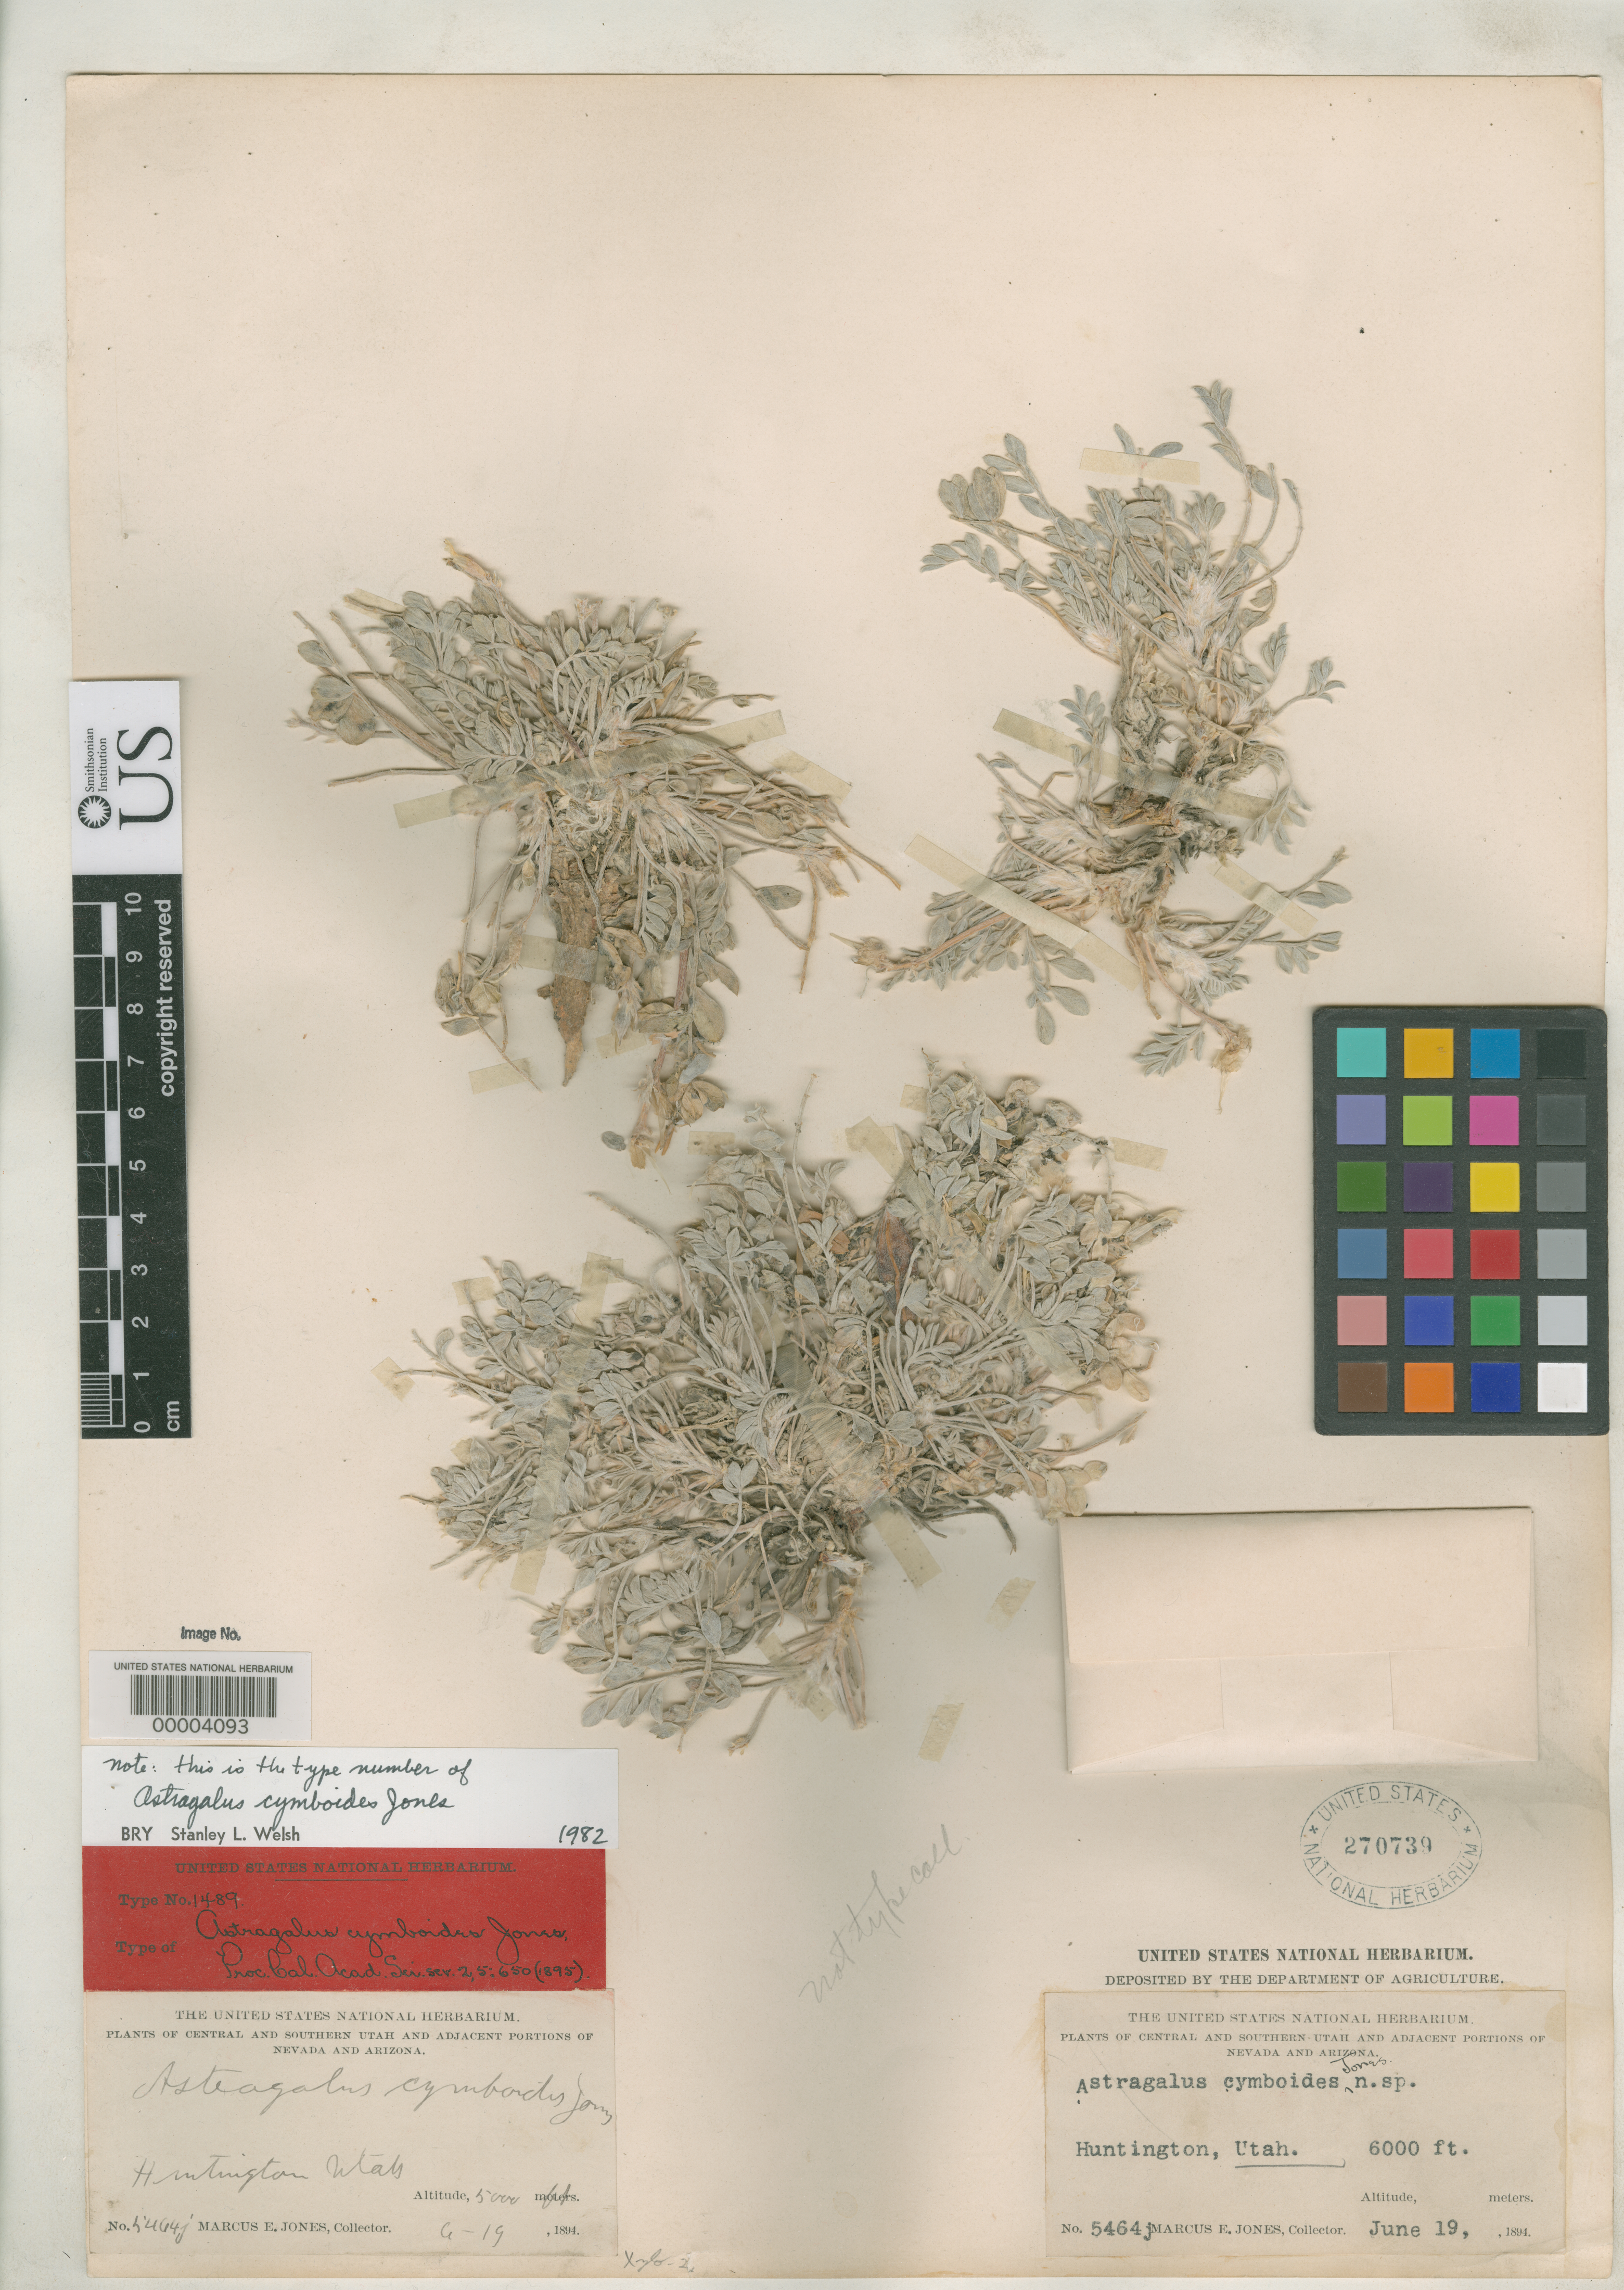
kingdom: Plantae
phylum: Tracheophyta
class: Magnoliopsida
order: Fabales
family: Fabaceae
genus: Astragalus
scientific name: Astragalus cymboides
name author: M.E. Jones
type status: Syntype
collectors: M. E. Jones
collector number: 5464j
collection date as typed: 19 Jun 1894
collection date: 1894-06-19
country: United States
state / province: Utah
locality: Huntington; alt. 6000 ft.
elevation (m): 1829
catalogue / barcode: US 270739